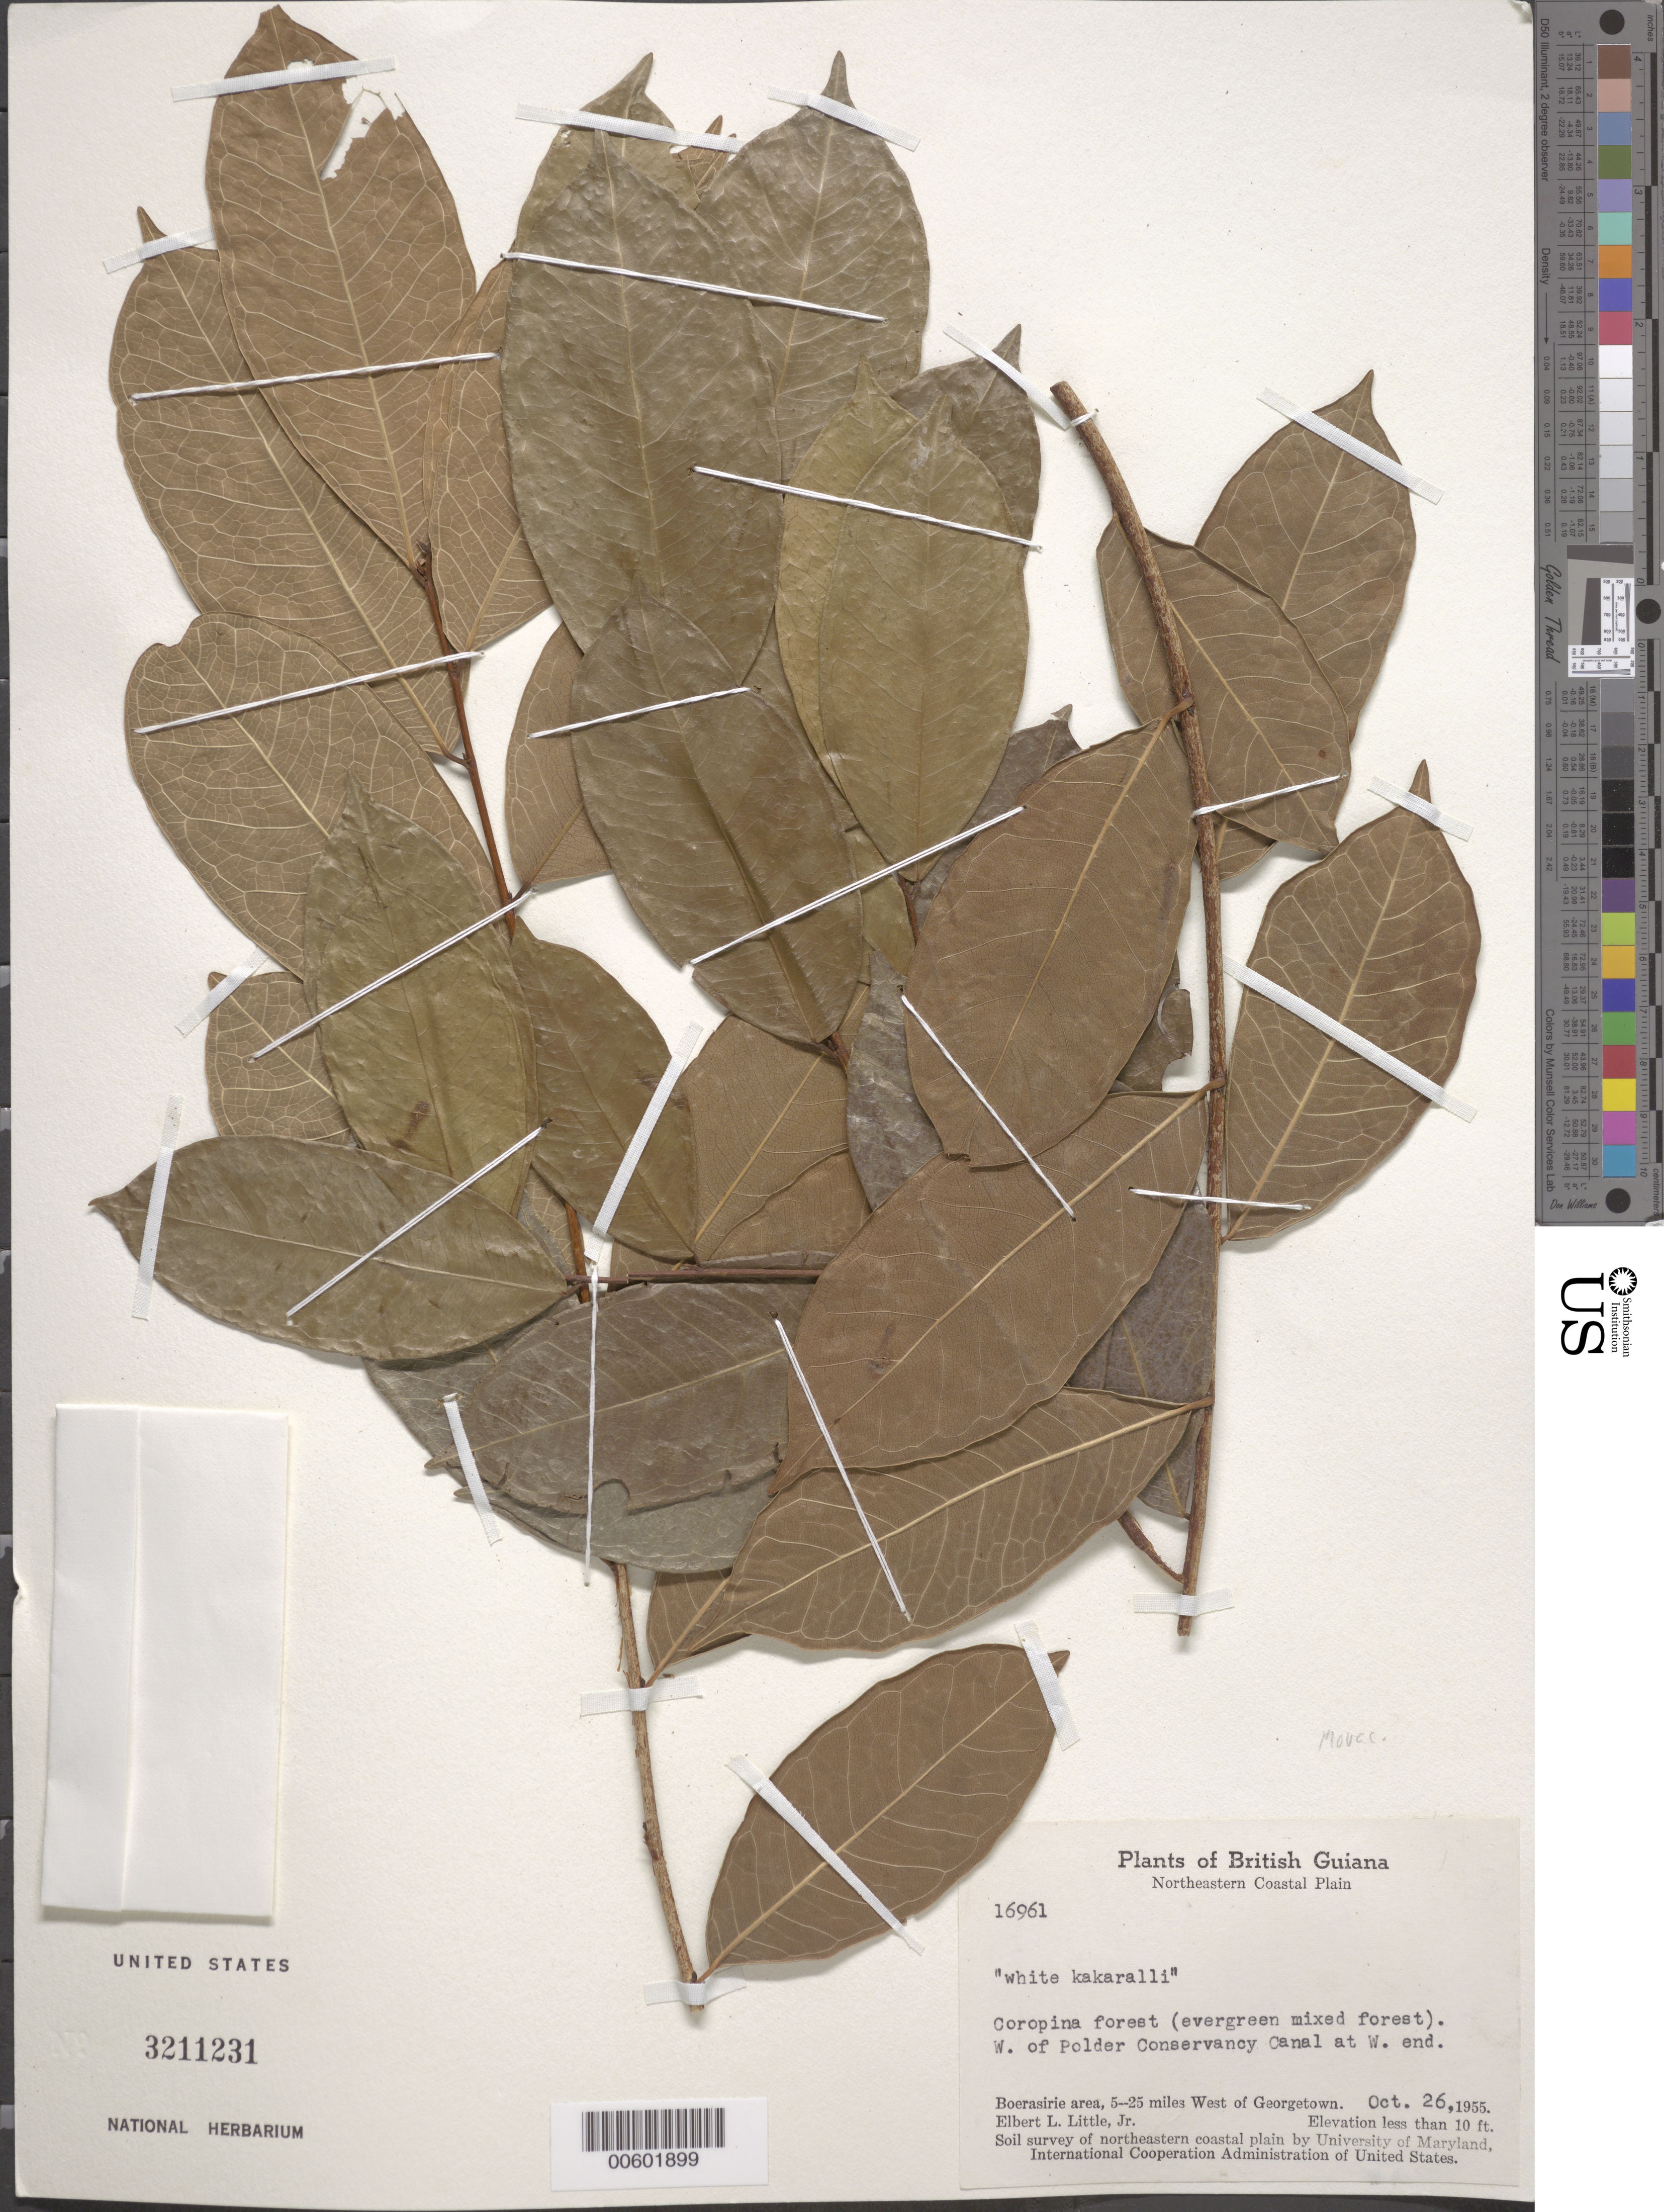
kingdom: Plantae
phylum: Tracheophyta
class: Magnoliopsida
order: Rosales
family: Moraceae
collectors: E. L. Little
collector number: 16961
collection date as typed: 26-Oct-55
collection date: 1955-10-26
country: Guyana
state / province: Essequibo Isl-W. Demerara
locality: Boerasirie area, 5-25 mi. W of Georgetown, W of Polder Conservancy Canal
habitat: Coropina forest (evergreen mixed forest)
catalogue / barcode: US 3211231